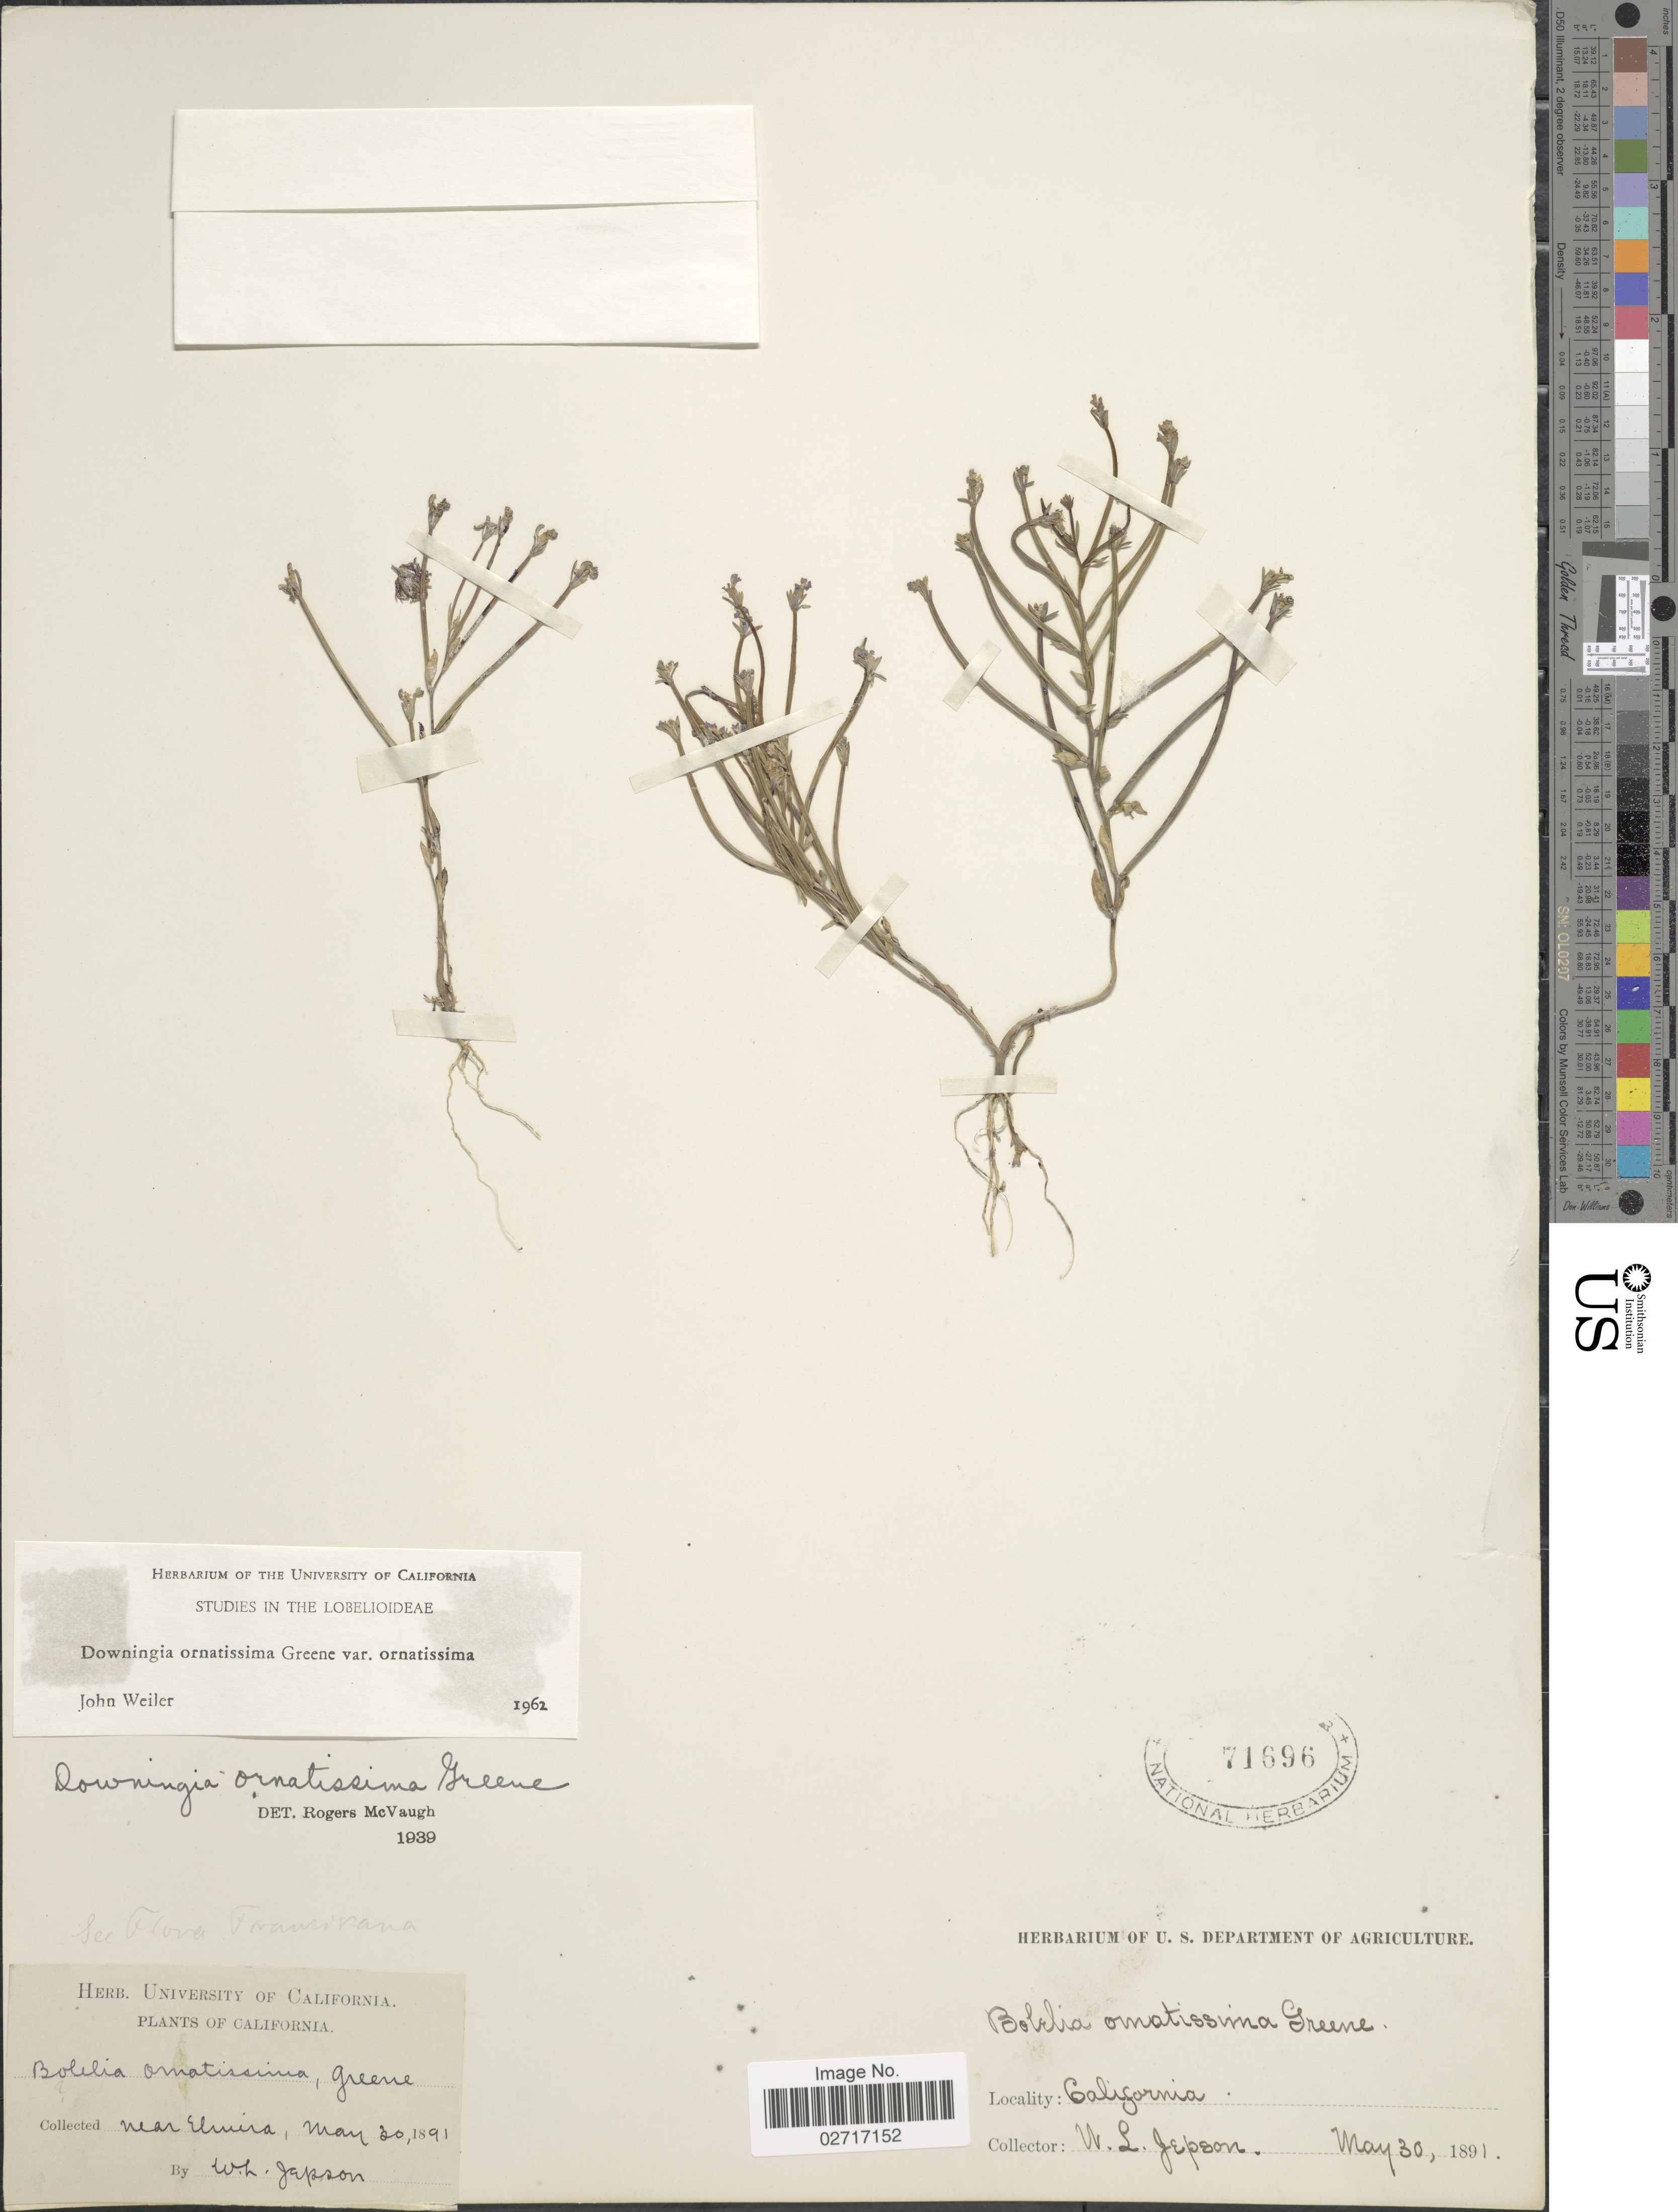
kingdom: Plantae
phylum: Tracheophyta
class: Magnoliopsida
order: Asterales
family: Campanulaceae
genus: Downingia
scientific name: Downingia ornatissima var. ornatissima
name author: Greene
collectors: W. L. Jepson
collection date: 1891-05-30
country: United States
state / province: California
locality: Near Elmira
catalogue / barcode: US 71696